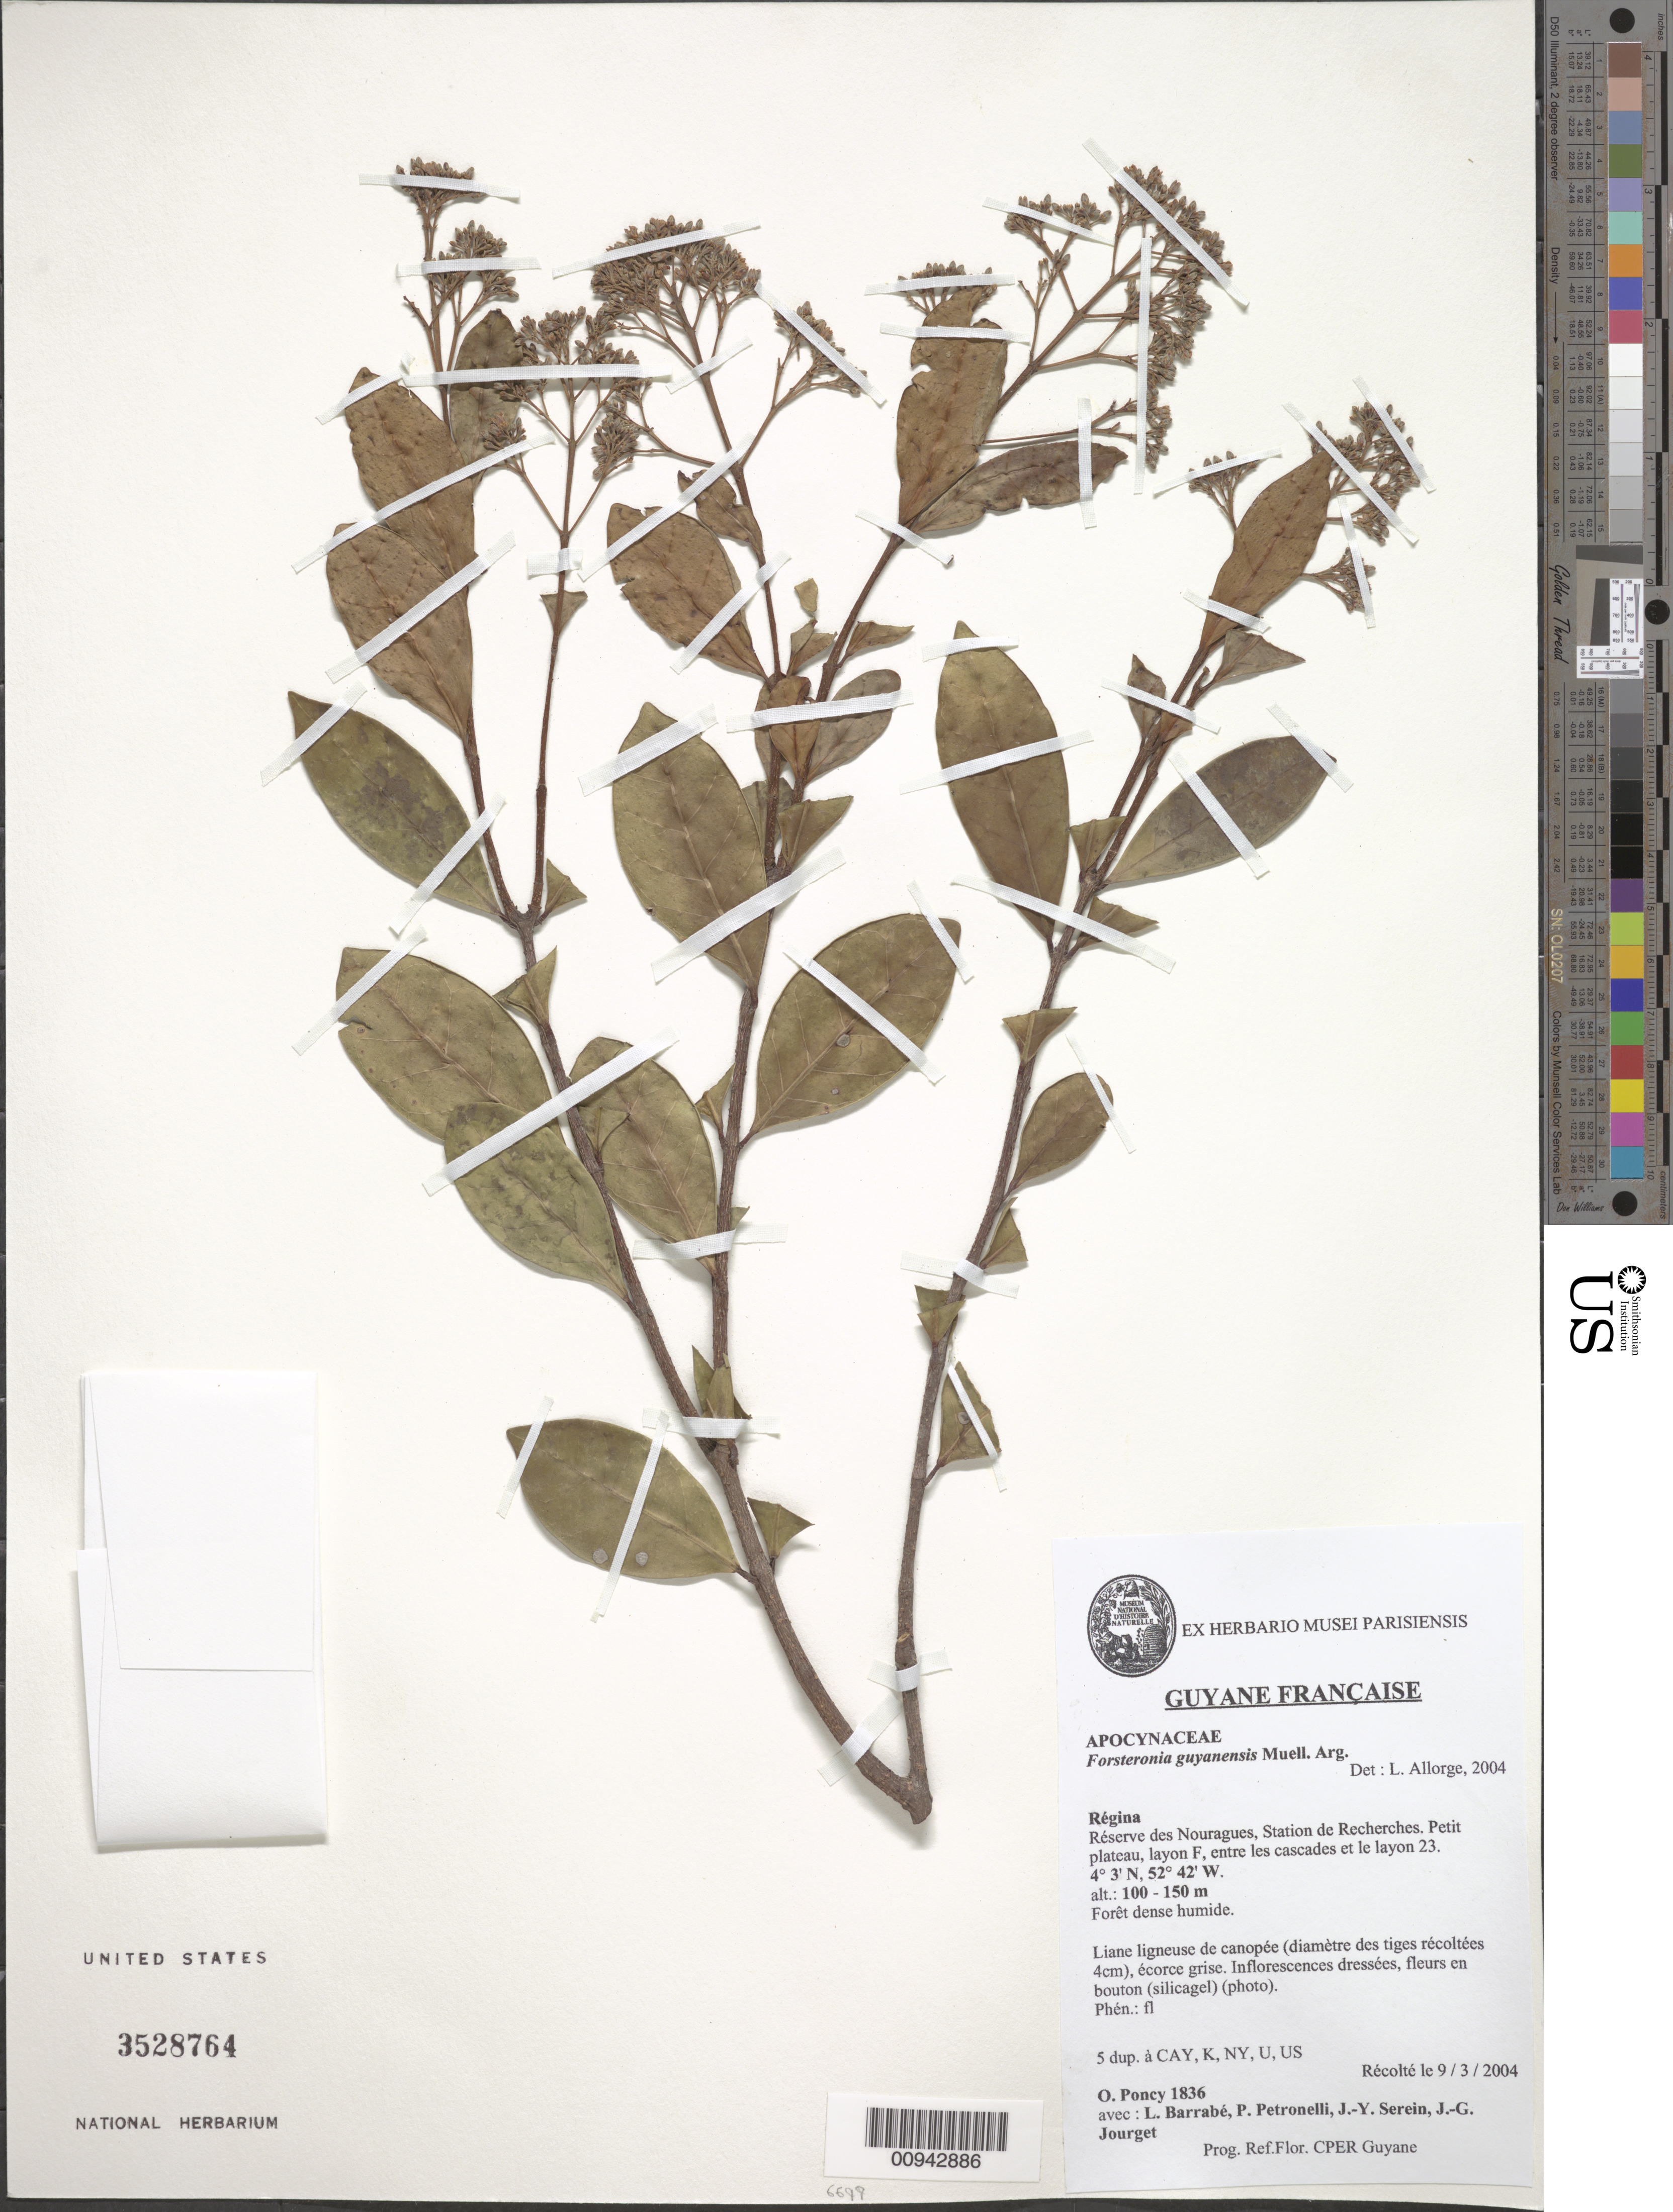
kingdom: Plantae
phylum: Tracheophyta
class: Magnoliopsida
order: Gentianales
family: Apocynaceae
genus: Forsteronia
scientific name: Forsteronia guyanensis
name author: Müll. Arg.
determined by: Allorge, L.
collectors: O. Poncy, L. Barrabé, P. Petronelli, J. Serein & J. Jourget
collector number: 1836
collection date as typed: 9-Mar-04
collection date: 2004-03-09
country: French Guiana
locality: Régina, Réserve des Nouragues, Station de Recherches. Petit plateau, layon F, entre les cascades et le layon 23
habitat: Foret dense humide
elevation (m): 100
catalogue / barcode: US 3528764